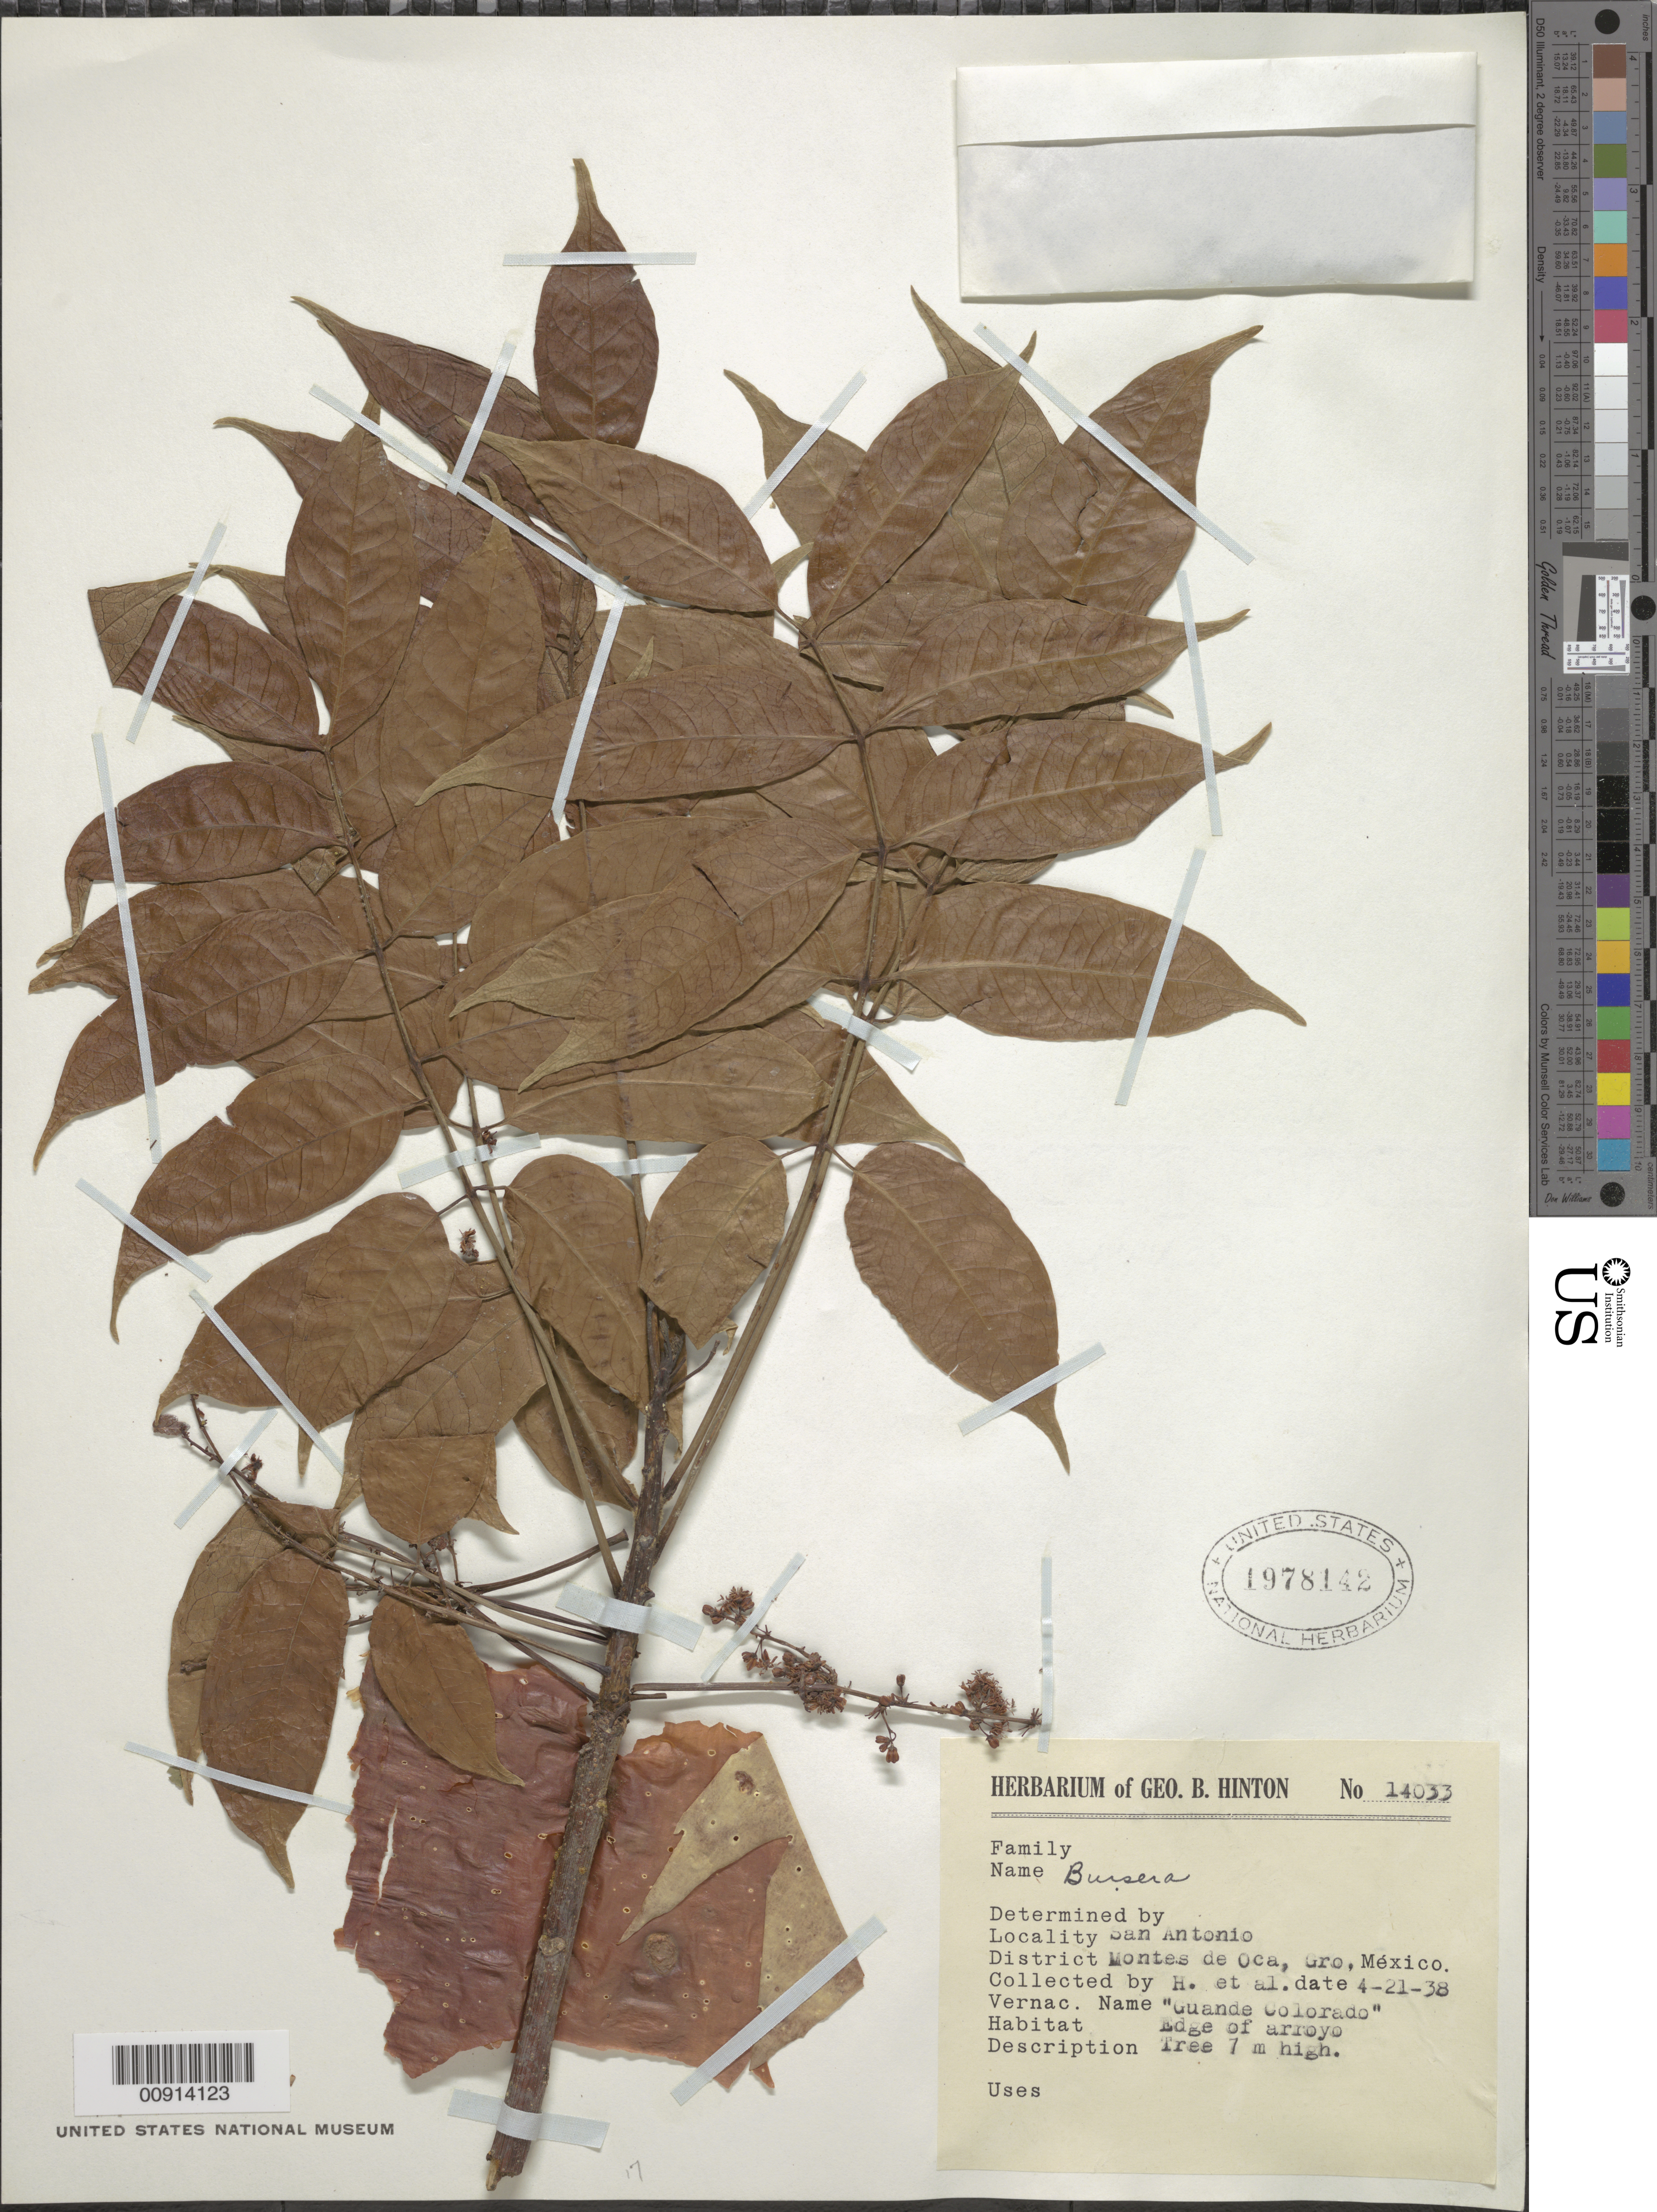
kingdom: Plantae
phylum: Tracheophyta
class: Magnoliopsida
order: Sapindales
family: Burseraceae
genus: Bursera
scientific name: Bursera sp.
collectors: G. B. Hinton & et al.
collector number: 14033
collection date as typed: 21 Apr 1938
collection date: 1938-04-21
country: Mexico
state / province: Guerrero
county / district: Montes de Oca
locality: San Antonio, District Montes de Oca, Guerrero.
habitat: Edge of arroyo.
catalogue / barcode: US 1978142